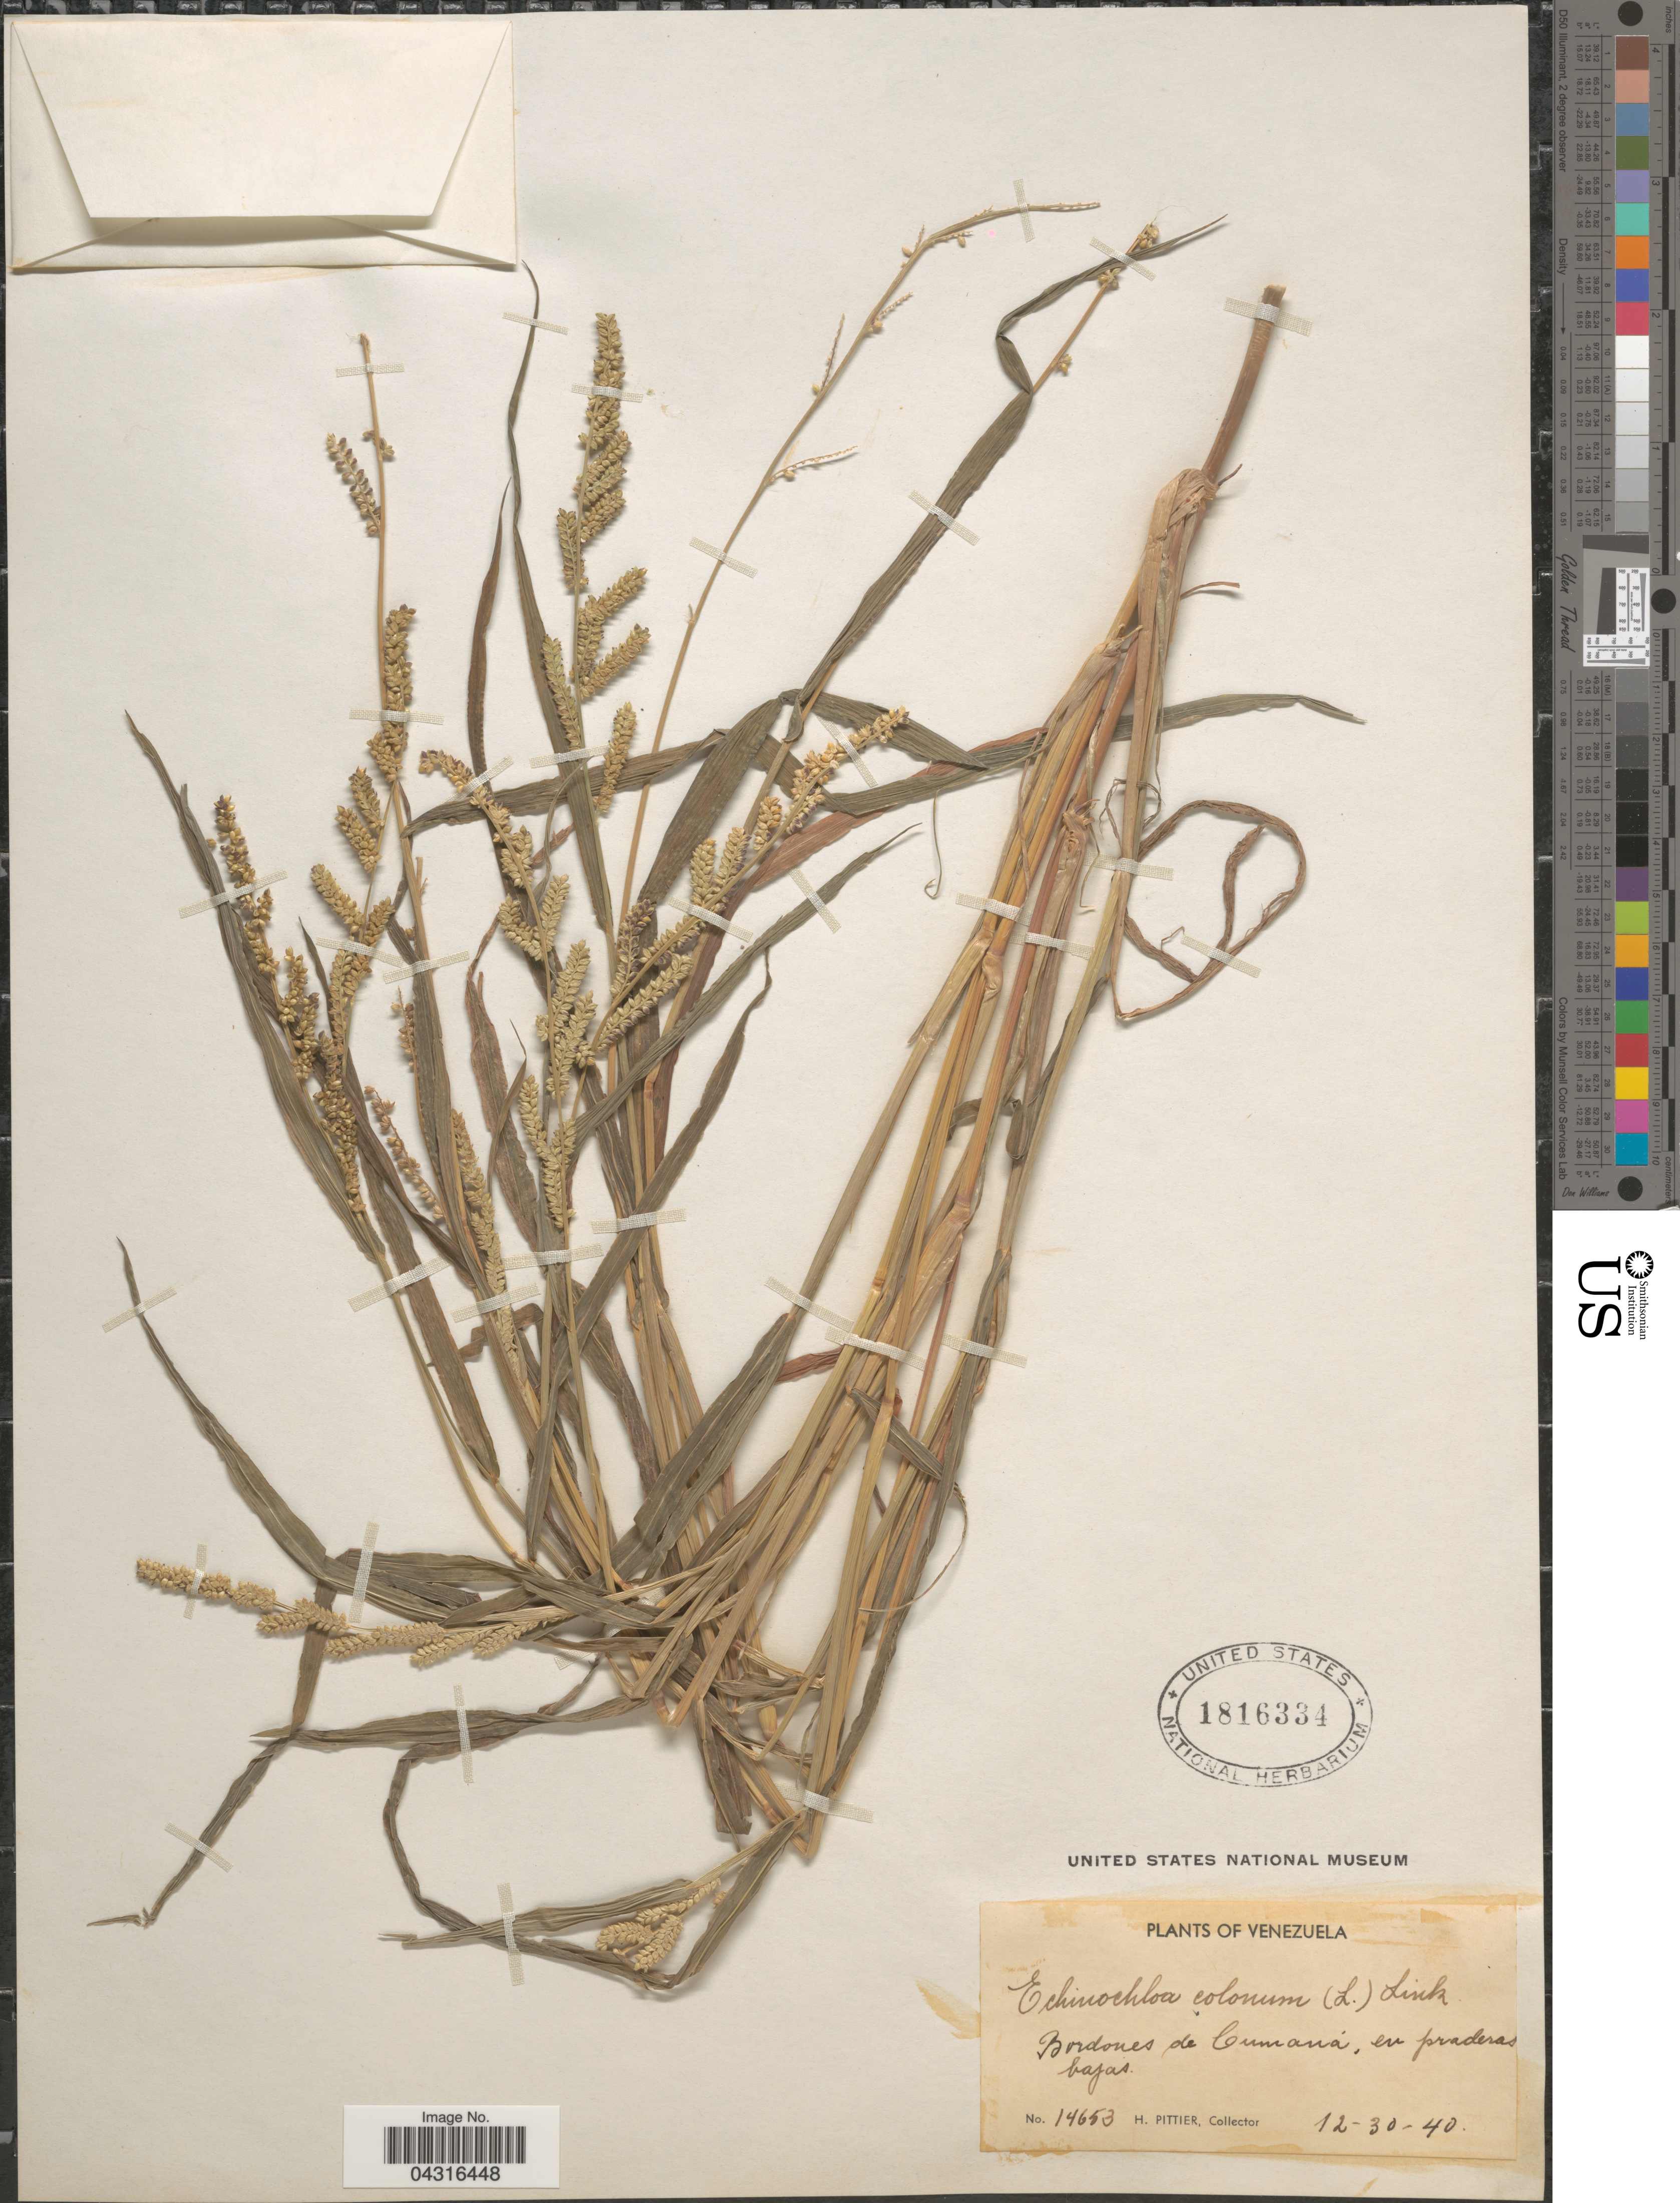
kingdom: Plantae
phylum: Tracheophyta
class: Liliopsida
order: Poales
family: Poaceae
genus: Echinochloa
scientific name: Echinochloa colona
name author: (L.) Link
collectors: H. F. Pittier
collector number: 14653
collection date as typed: Transcribed d/m/y: 30/12/40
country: Venezuela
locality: Bordones de Cumaná, en praderas bajas.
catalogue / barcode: US 1816334